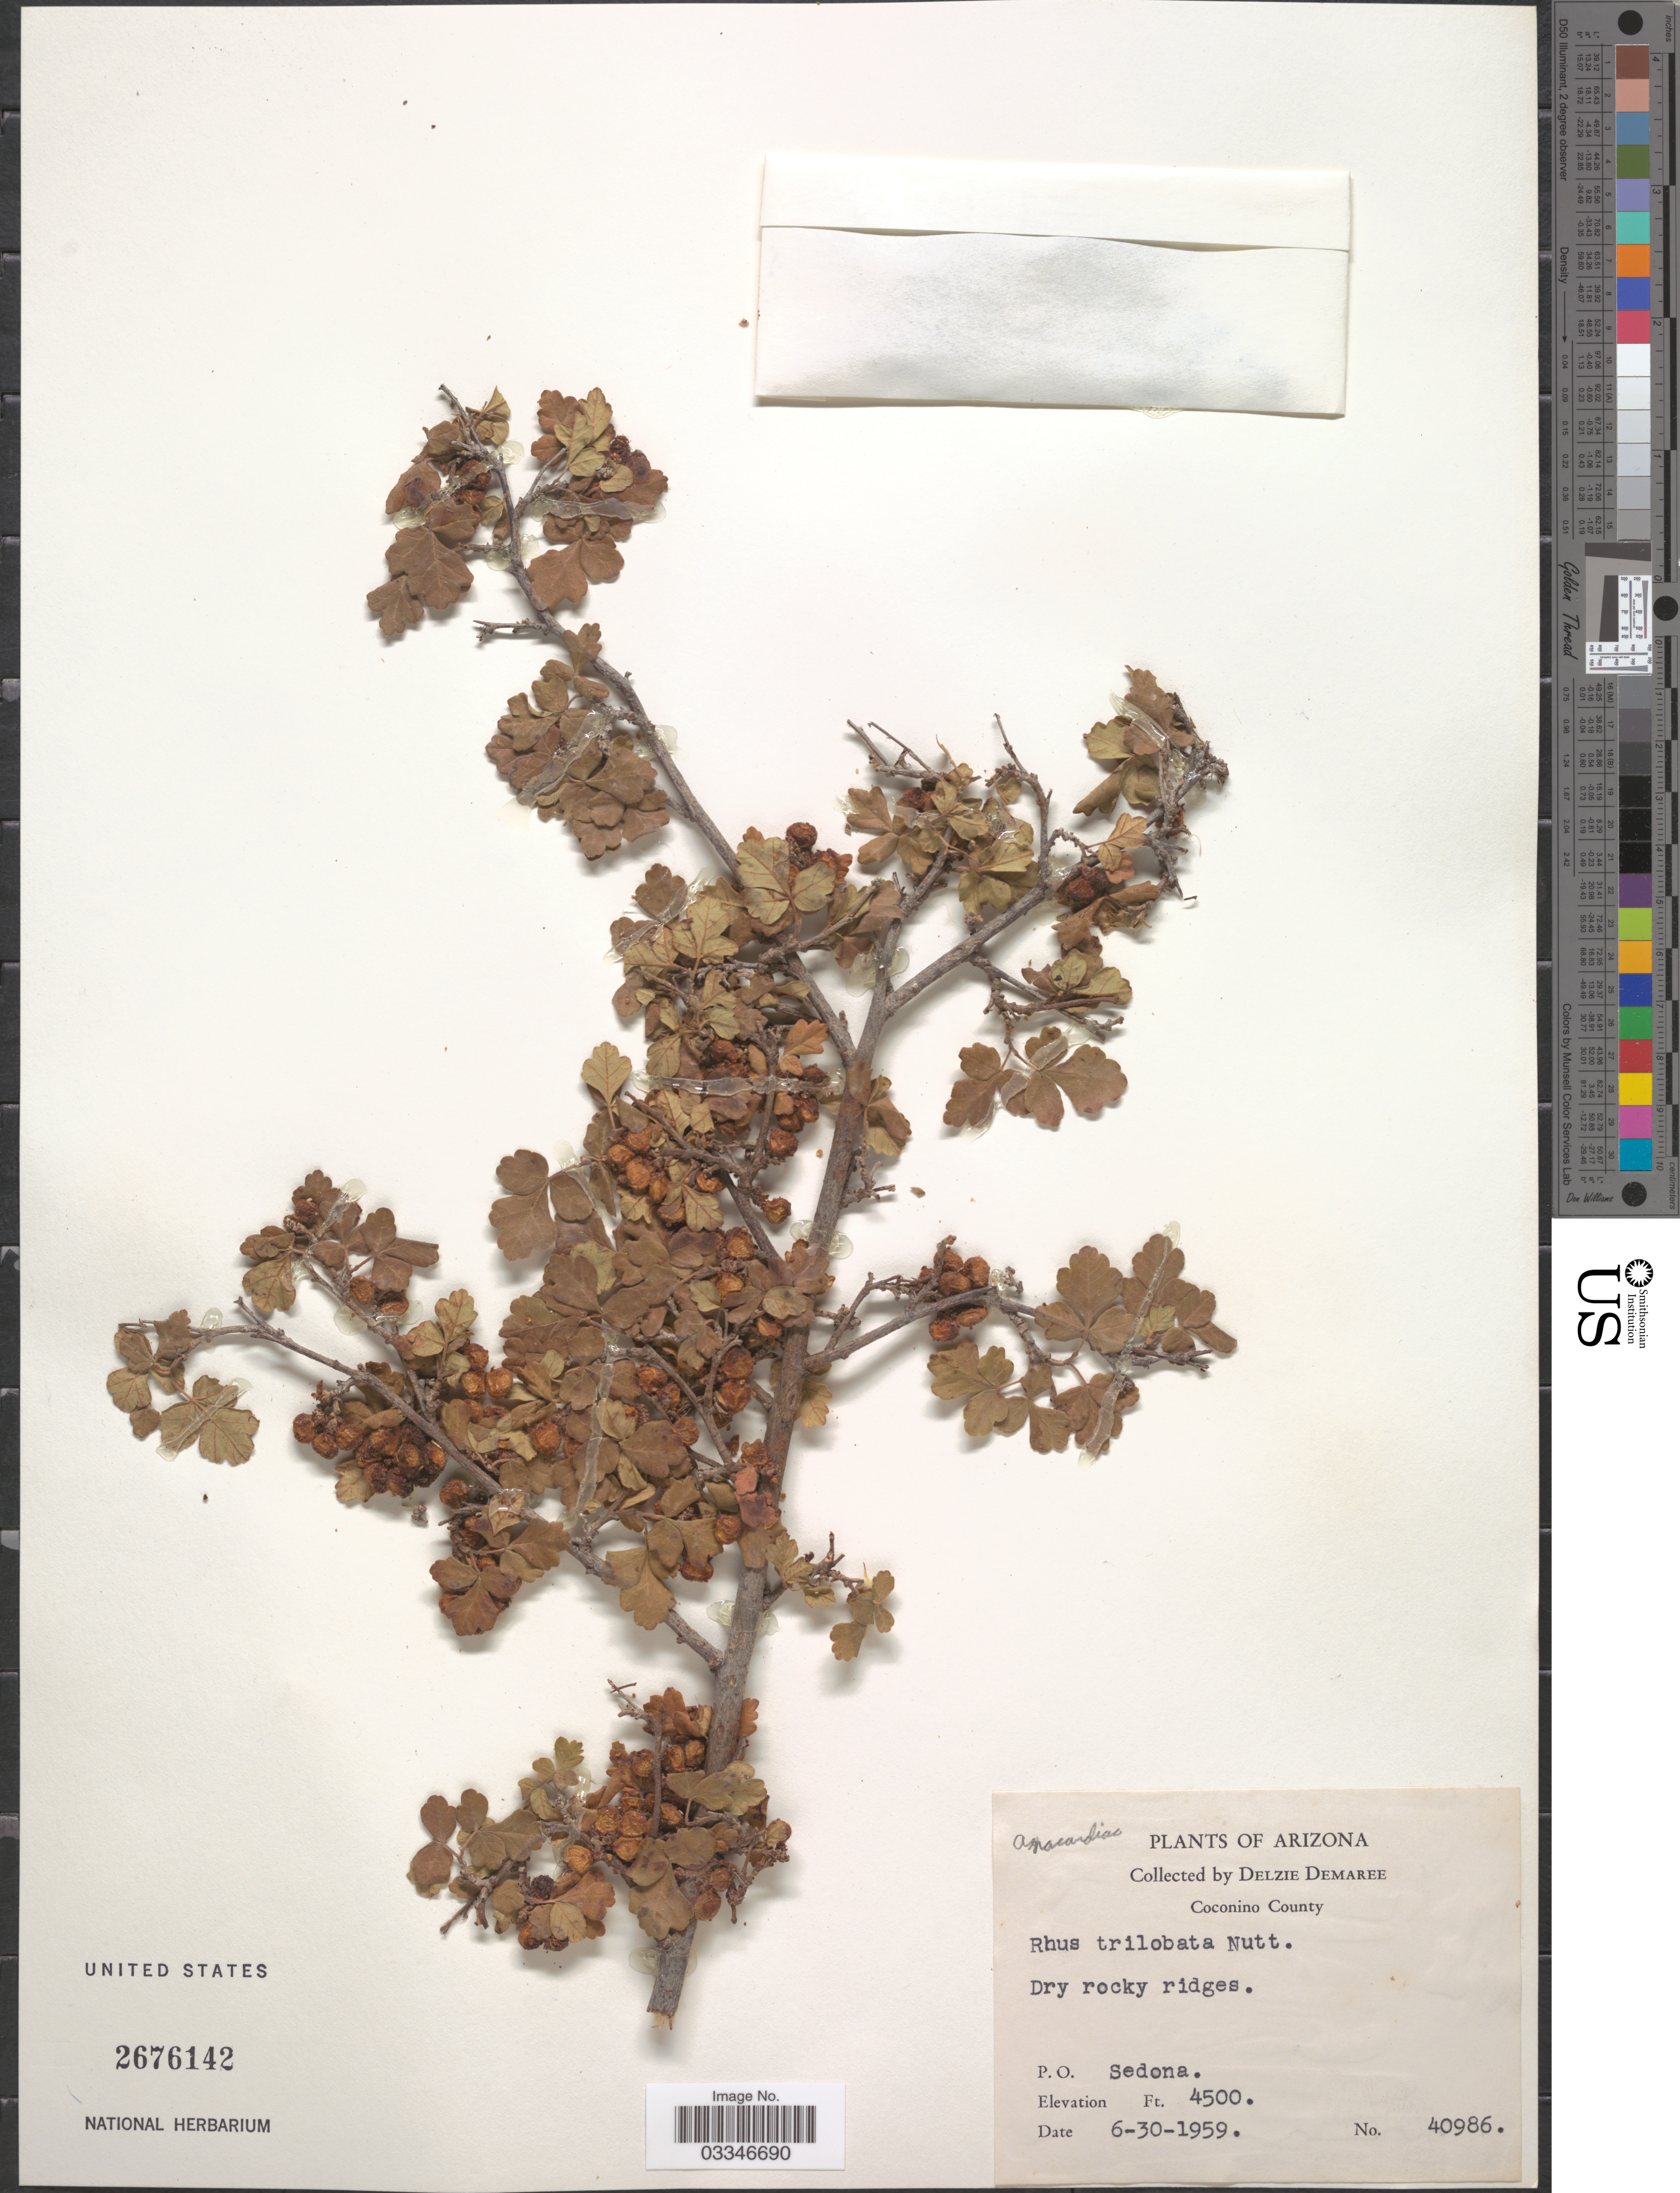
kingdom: Plantae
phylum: Tracheophyta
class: Magnoliopsida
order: Sapindales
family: Anacardiaceae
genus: Rhus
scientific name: Rhus trilobata var. typica Munz & Sloane ined.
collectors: D. Demaree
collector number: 40986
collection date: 1959-06-30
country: United States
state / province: Arizona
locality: Coconino County. P.O. Sedona.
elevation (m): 1372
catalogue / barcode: US 2676142